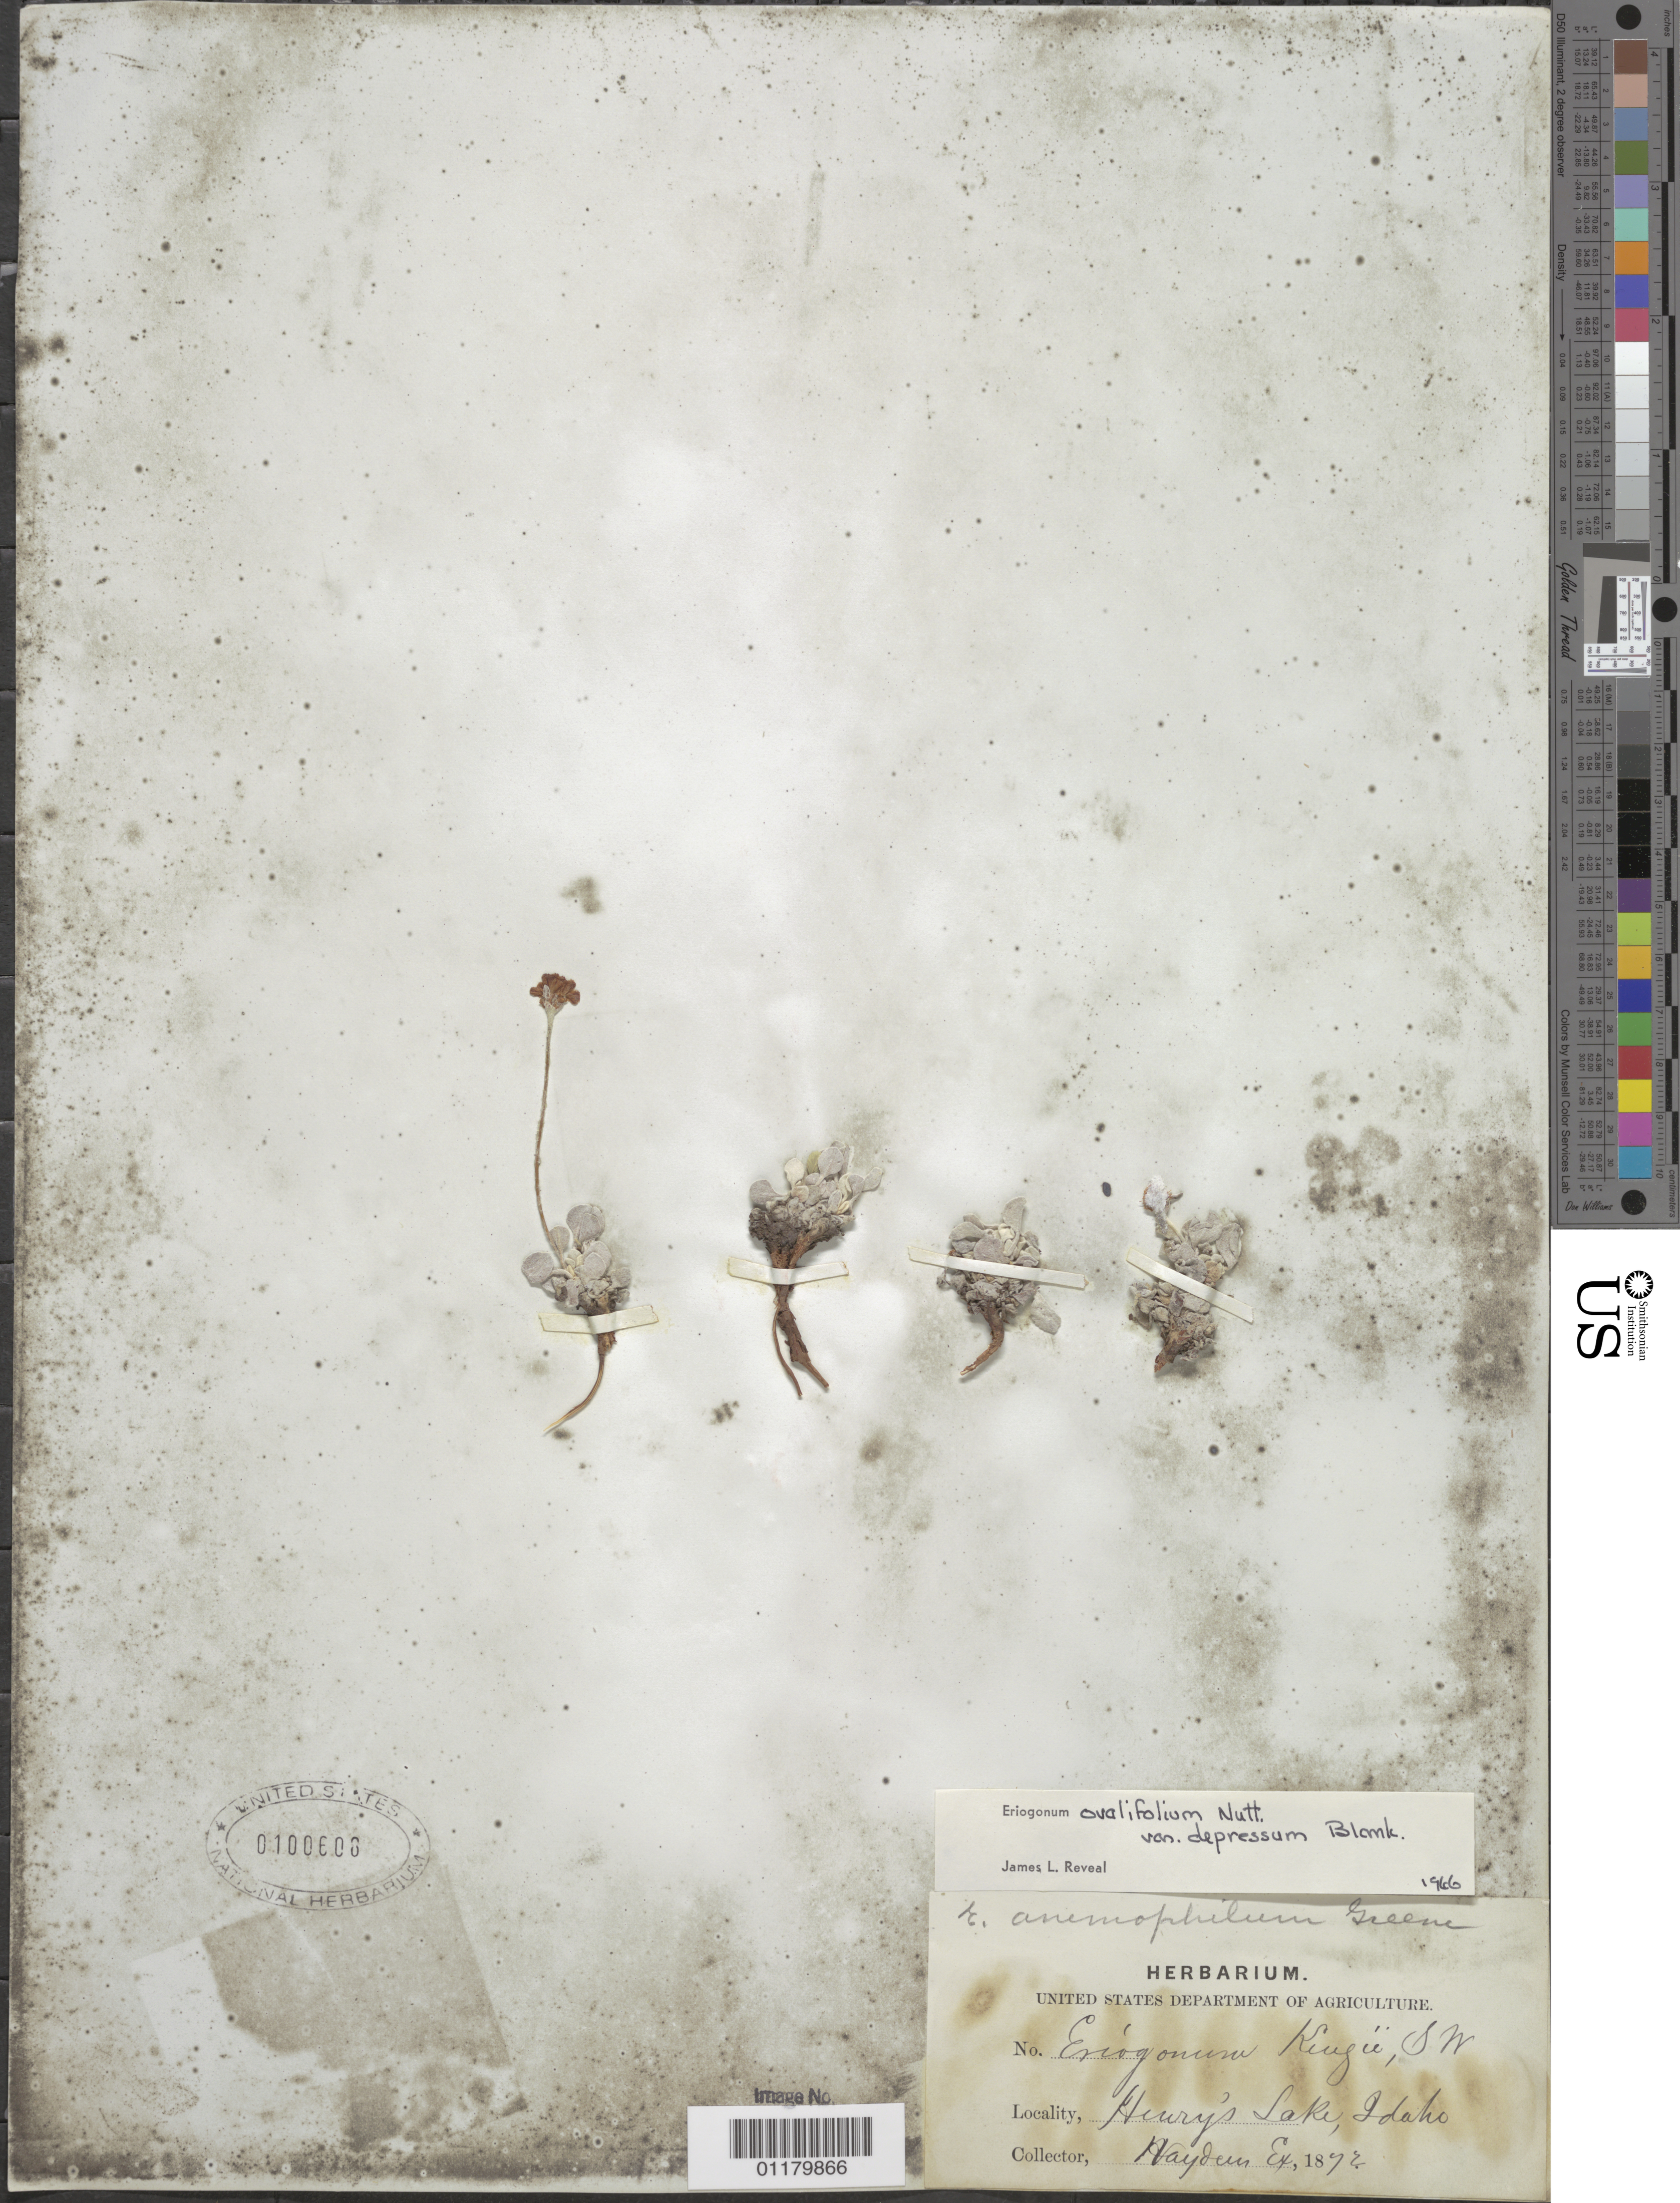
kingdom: Plantae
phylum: Tracheophyta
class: Magnoliopsida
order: Caryophyllales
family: Polygonaceae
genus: Eriogonum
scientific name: Eriogonum ovalifolium var. depressum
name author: Blank.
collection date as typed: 1872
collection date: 1872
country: United States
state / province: Idaho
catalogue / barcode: US 100608